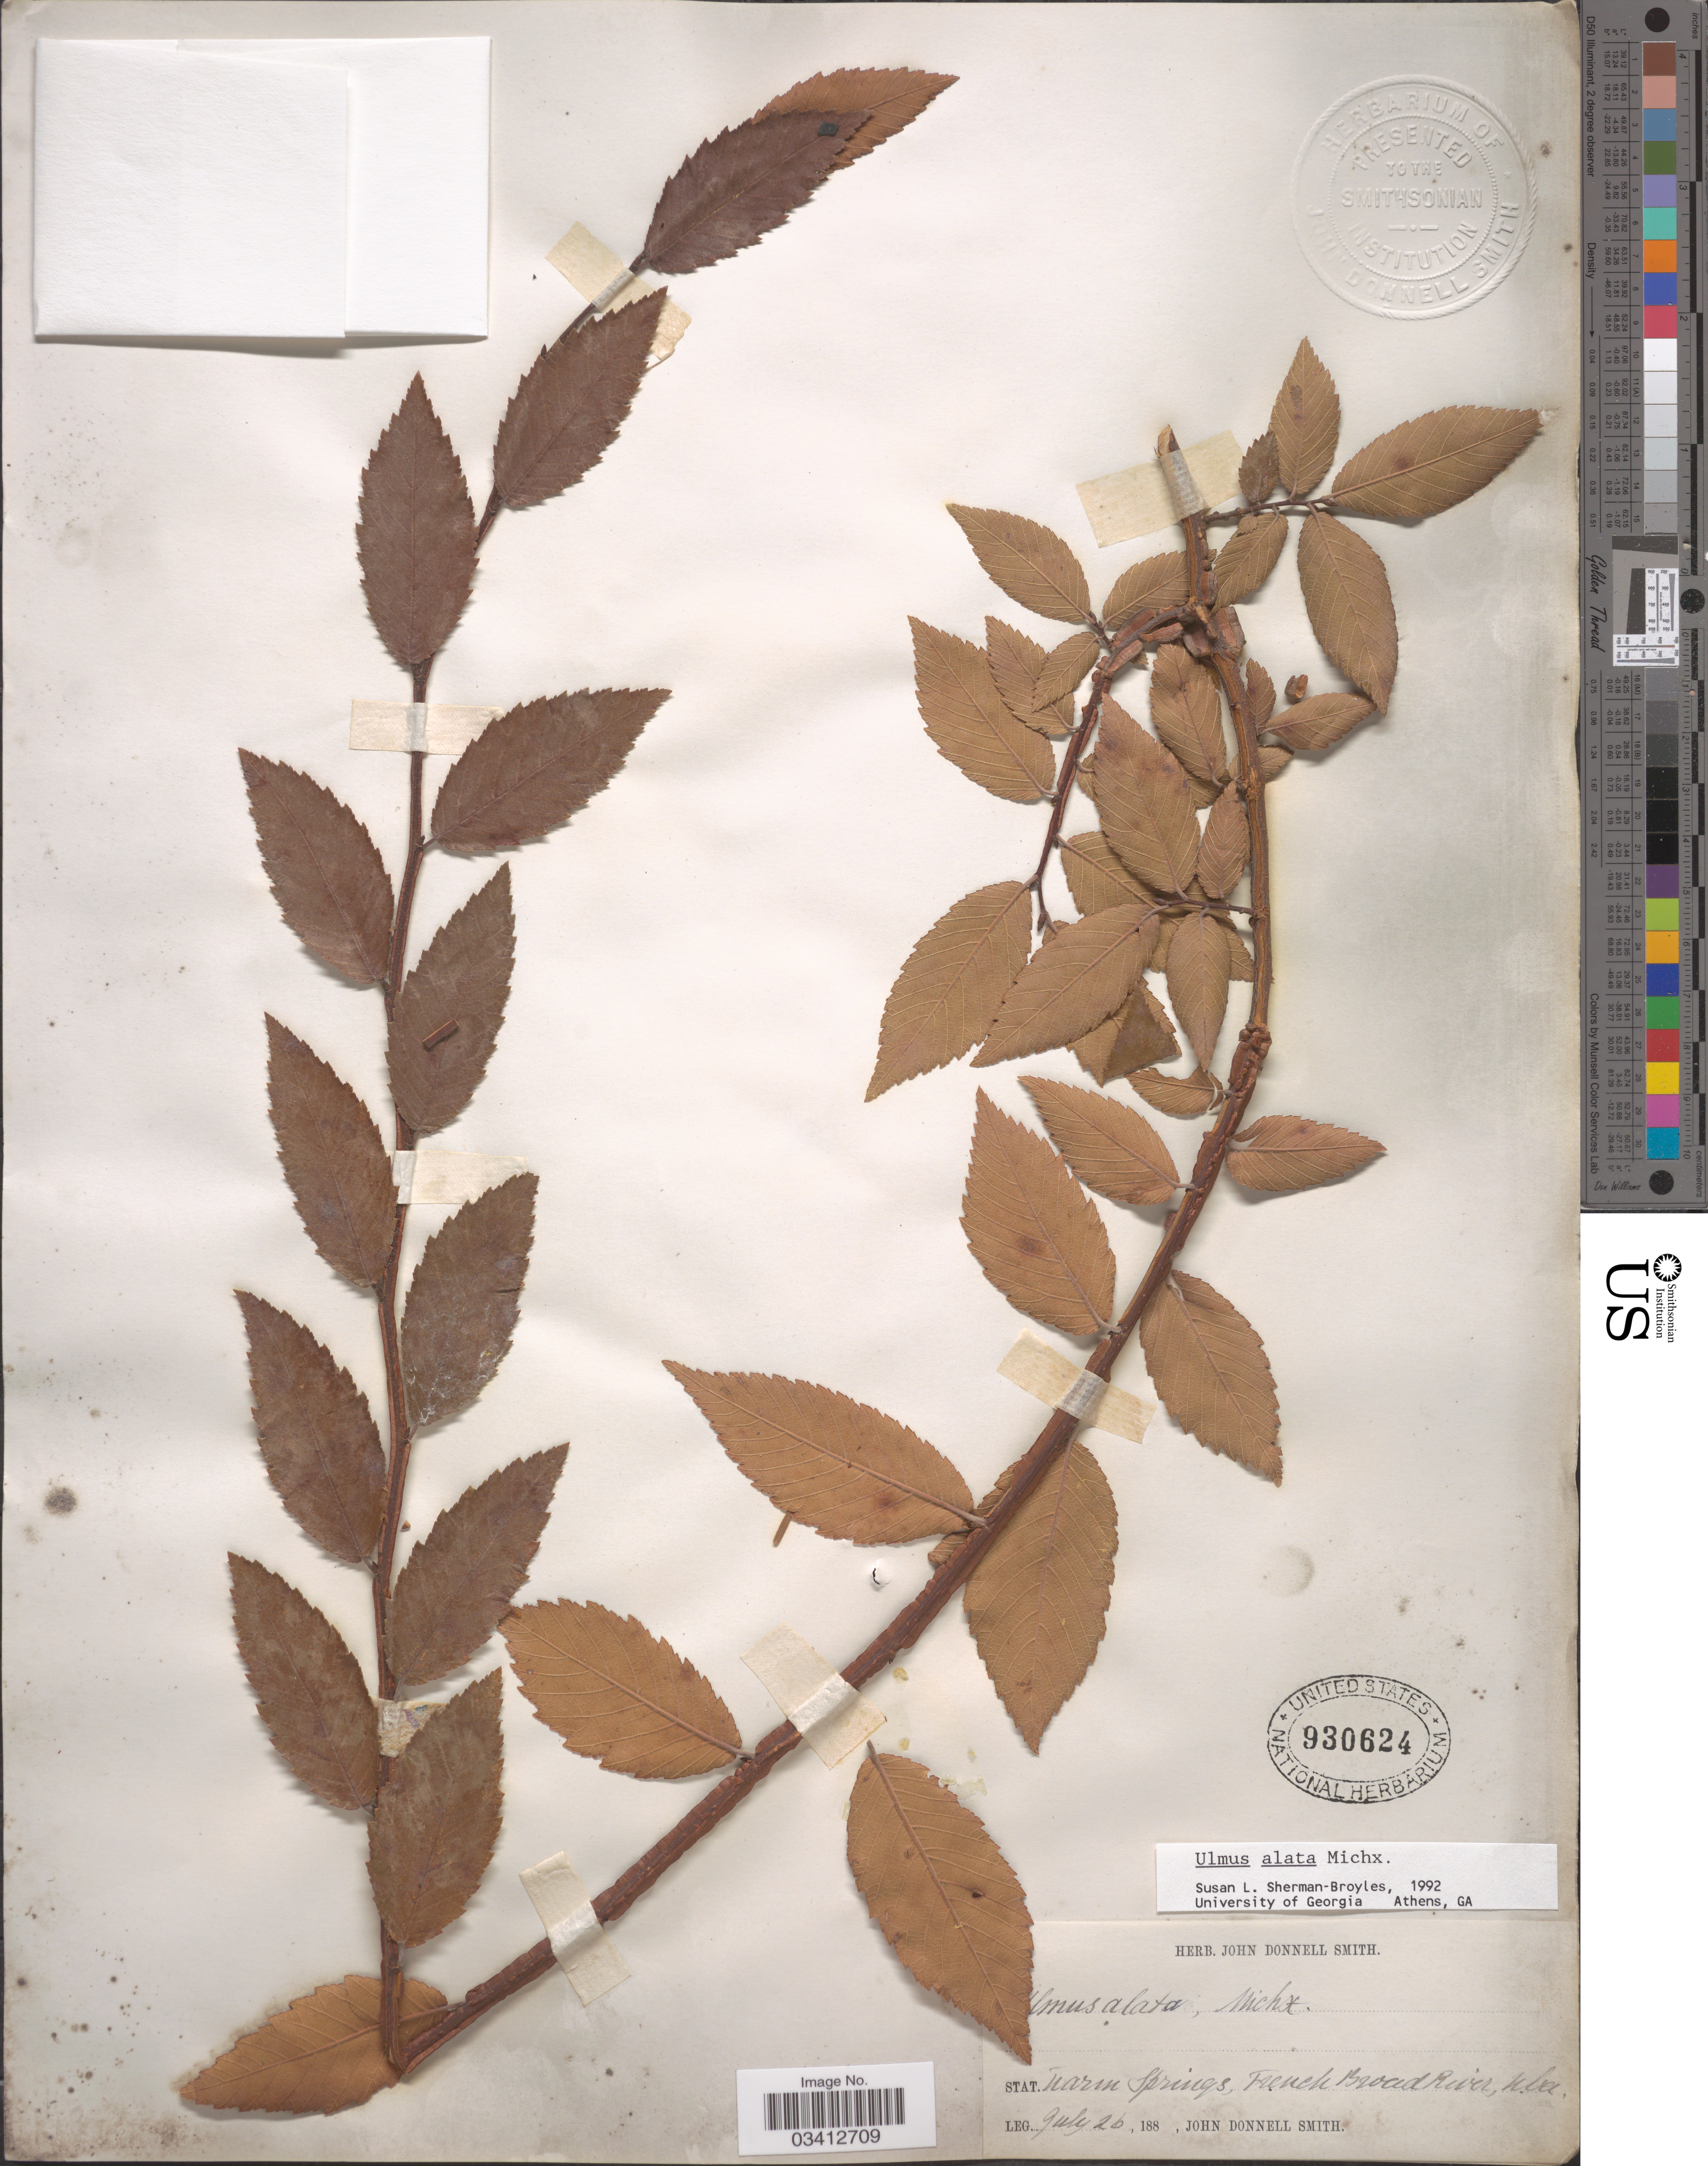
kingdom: Plantae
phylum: Tracheophyta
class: Magnoliopsida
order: Rosales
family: Ulmaceae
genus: Ulmus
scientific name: Ulmus alata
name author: Michx.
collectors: J. Donnell Smith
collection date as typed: July 26, 188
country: United States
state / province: North Carolina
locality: Stat. Warm Springs, French Broad River.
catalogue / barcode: US 930624